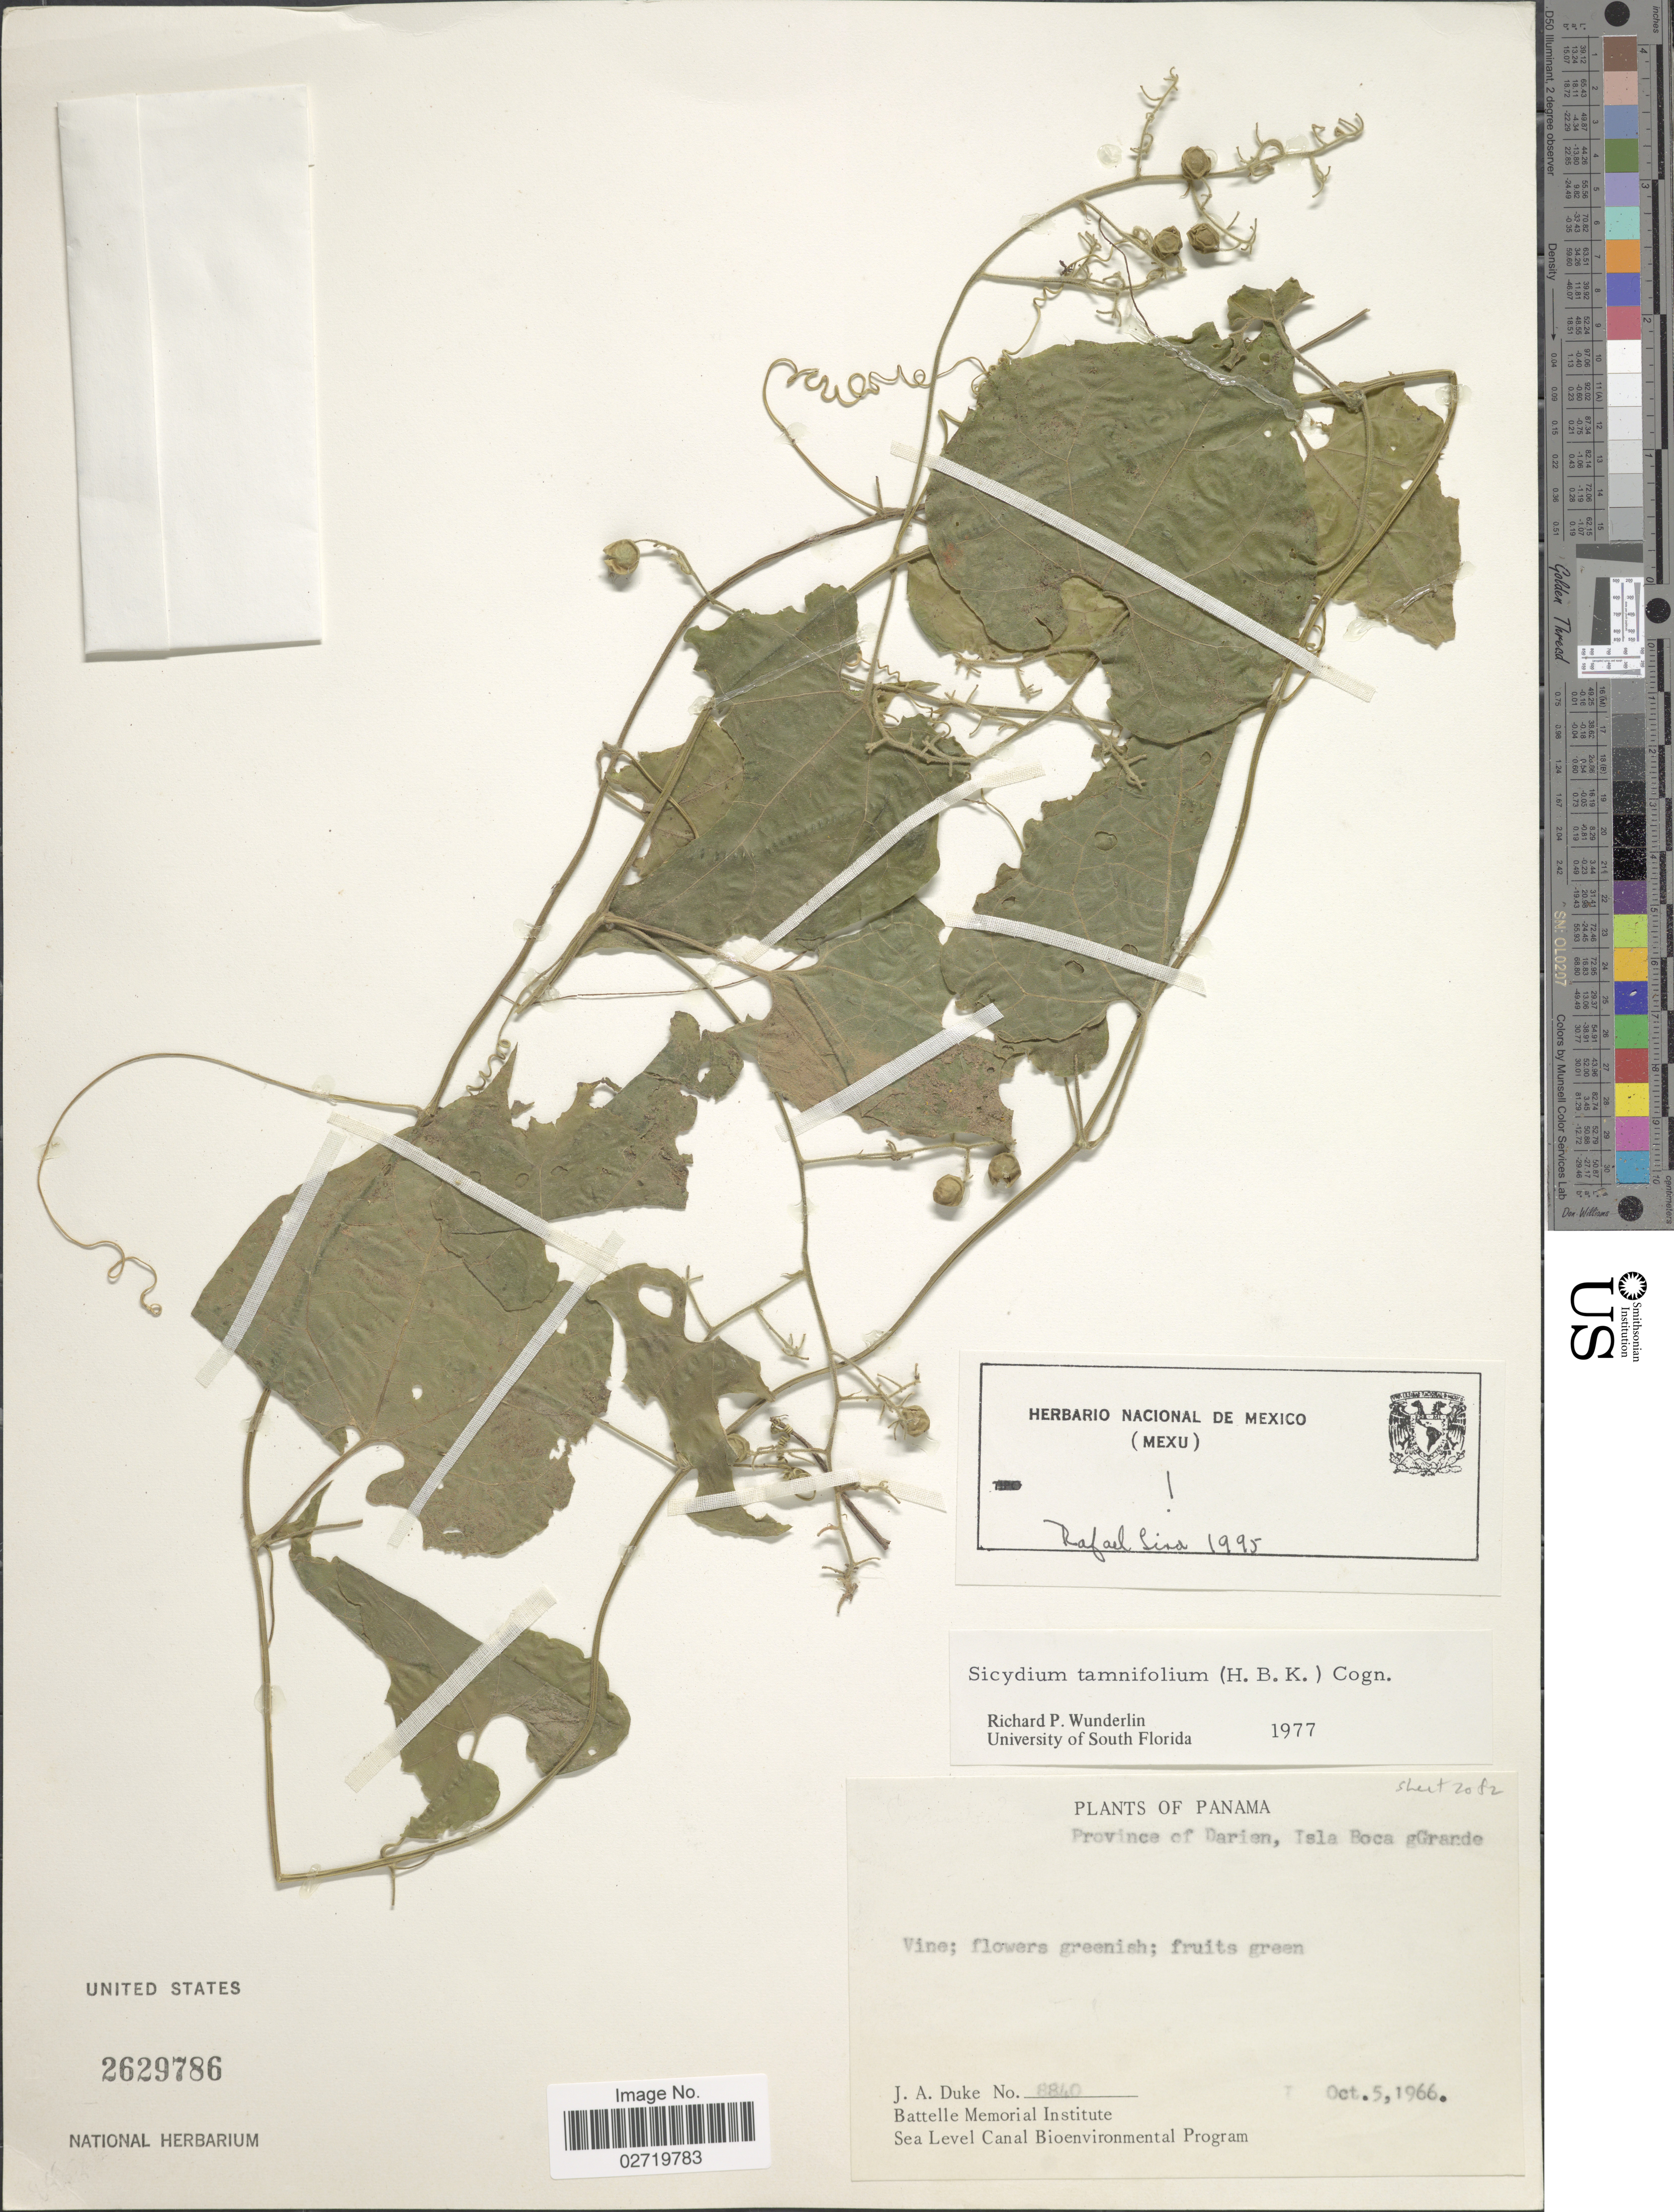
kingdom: Plantae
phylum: Tracheophyta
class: Magnoliopsida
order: Cucurbitales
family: Cucurbitaceae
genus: Sicydium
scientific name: Sicydium tamnifolium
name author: (Kunth) Cogn.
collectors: J. A. Duke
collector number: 8840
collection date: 1966-10-05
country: Panama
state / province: Darién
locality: Isla Boca gGrande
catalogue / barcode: US 2629786